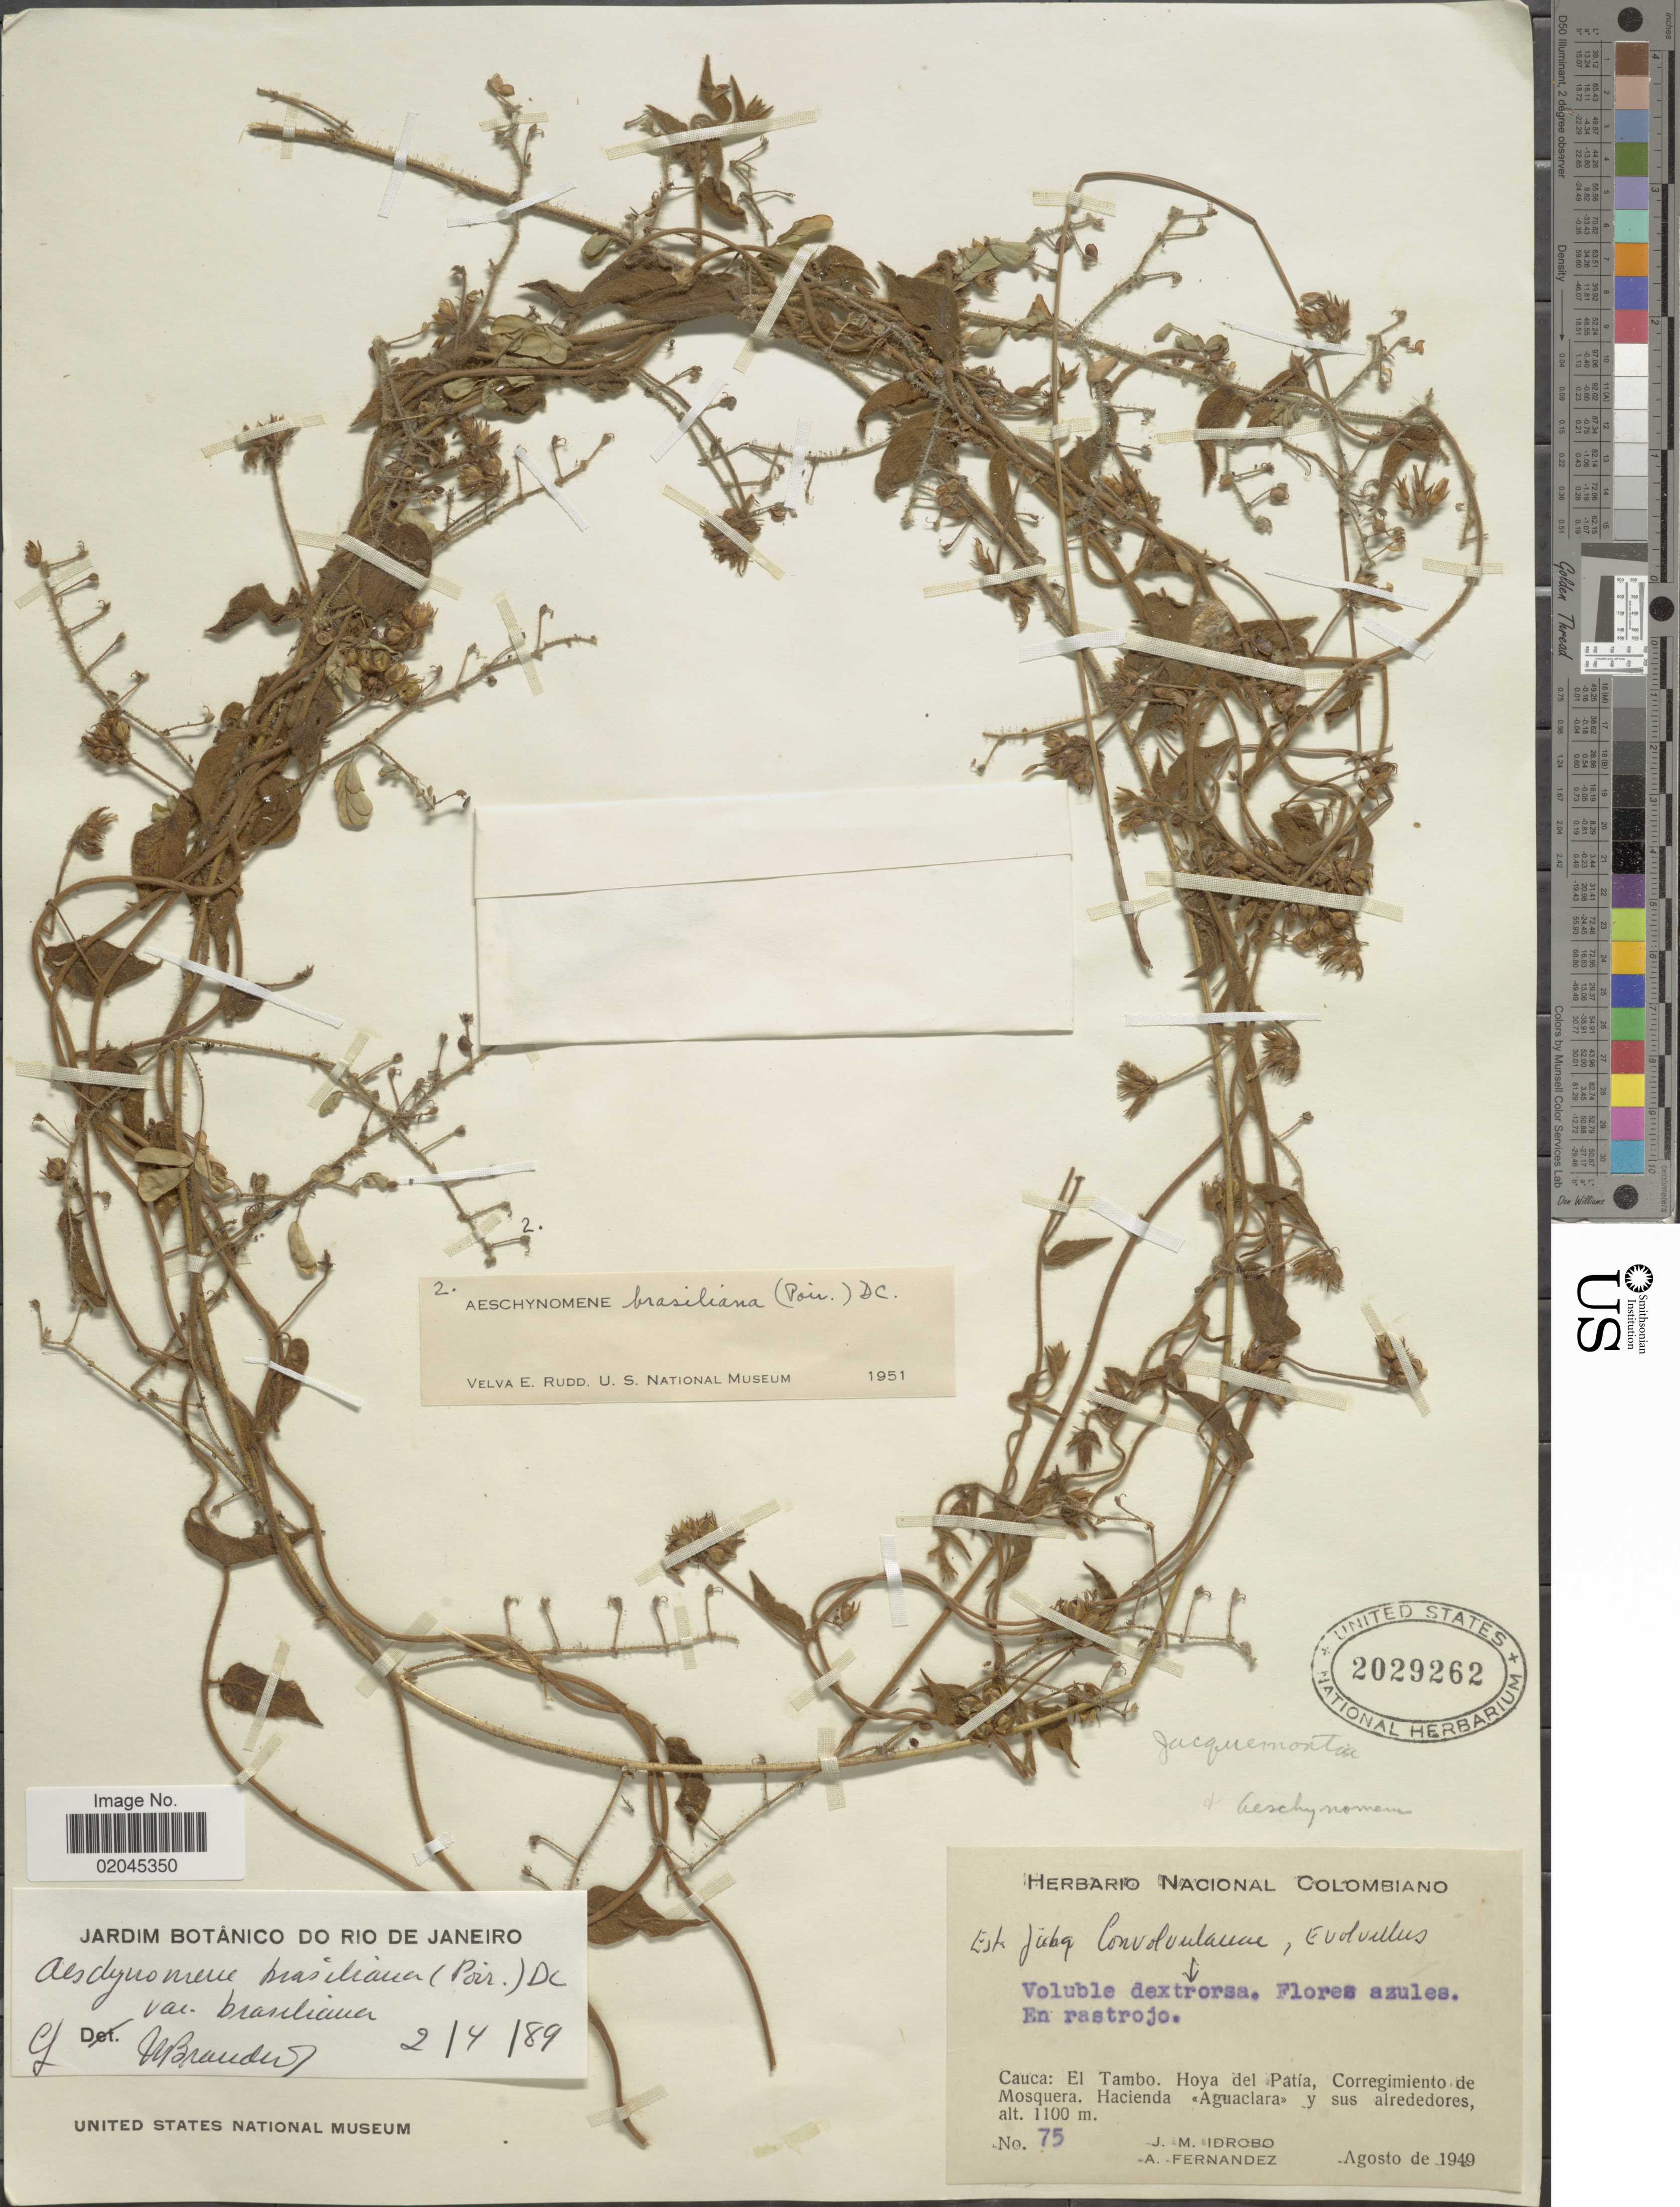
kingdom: Plantae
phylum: Tracheophyta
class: Magnoliopsida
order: Fabales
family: Fabaceae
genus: Aeschynomene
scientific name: Aeschynomene brasiliana var. brasiliana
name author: (Poir.) DC.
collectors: J. M. Idrobo & A. Fernandez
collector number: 275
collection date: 1949-08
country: Colombia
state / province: Cauca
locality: Cauca: El Tambo, Hoya del Patia, Corregimiento de Mosquera, Hacienda Aguaciara y sus alrededores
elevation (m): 1100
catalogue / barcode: US 2029262